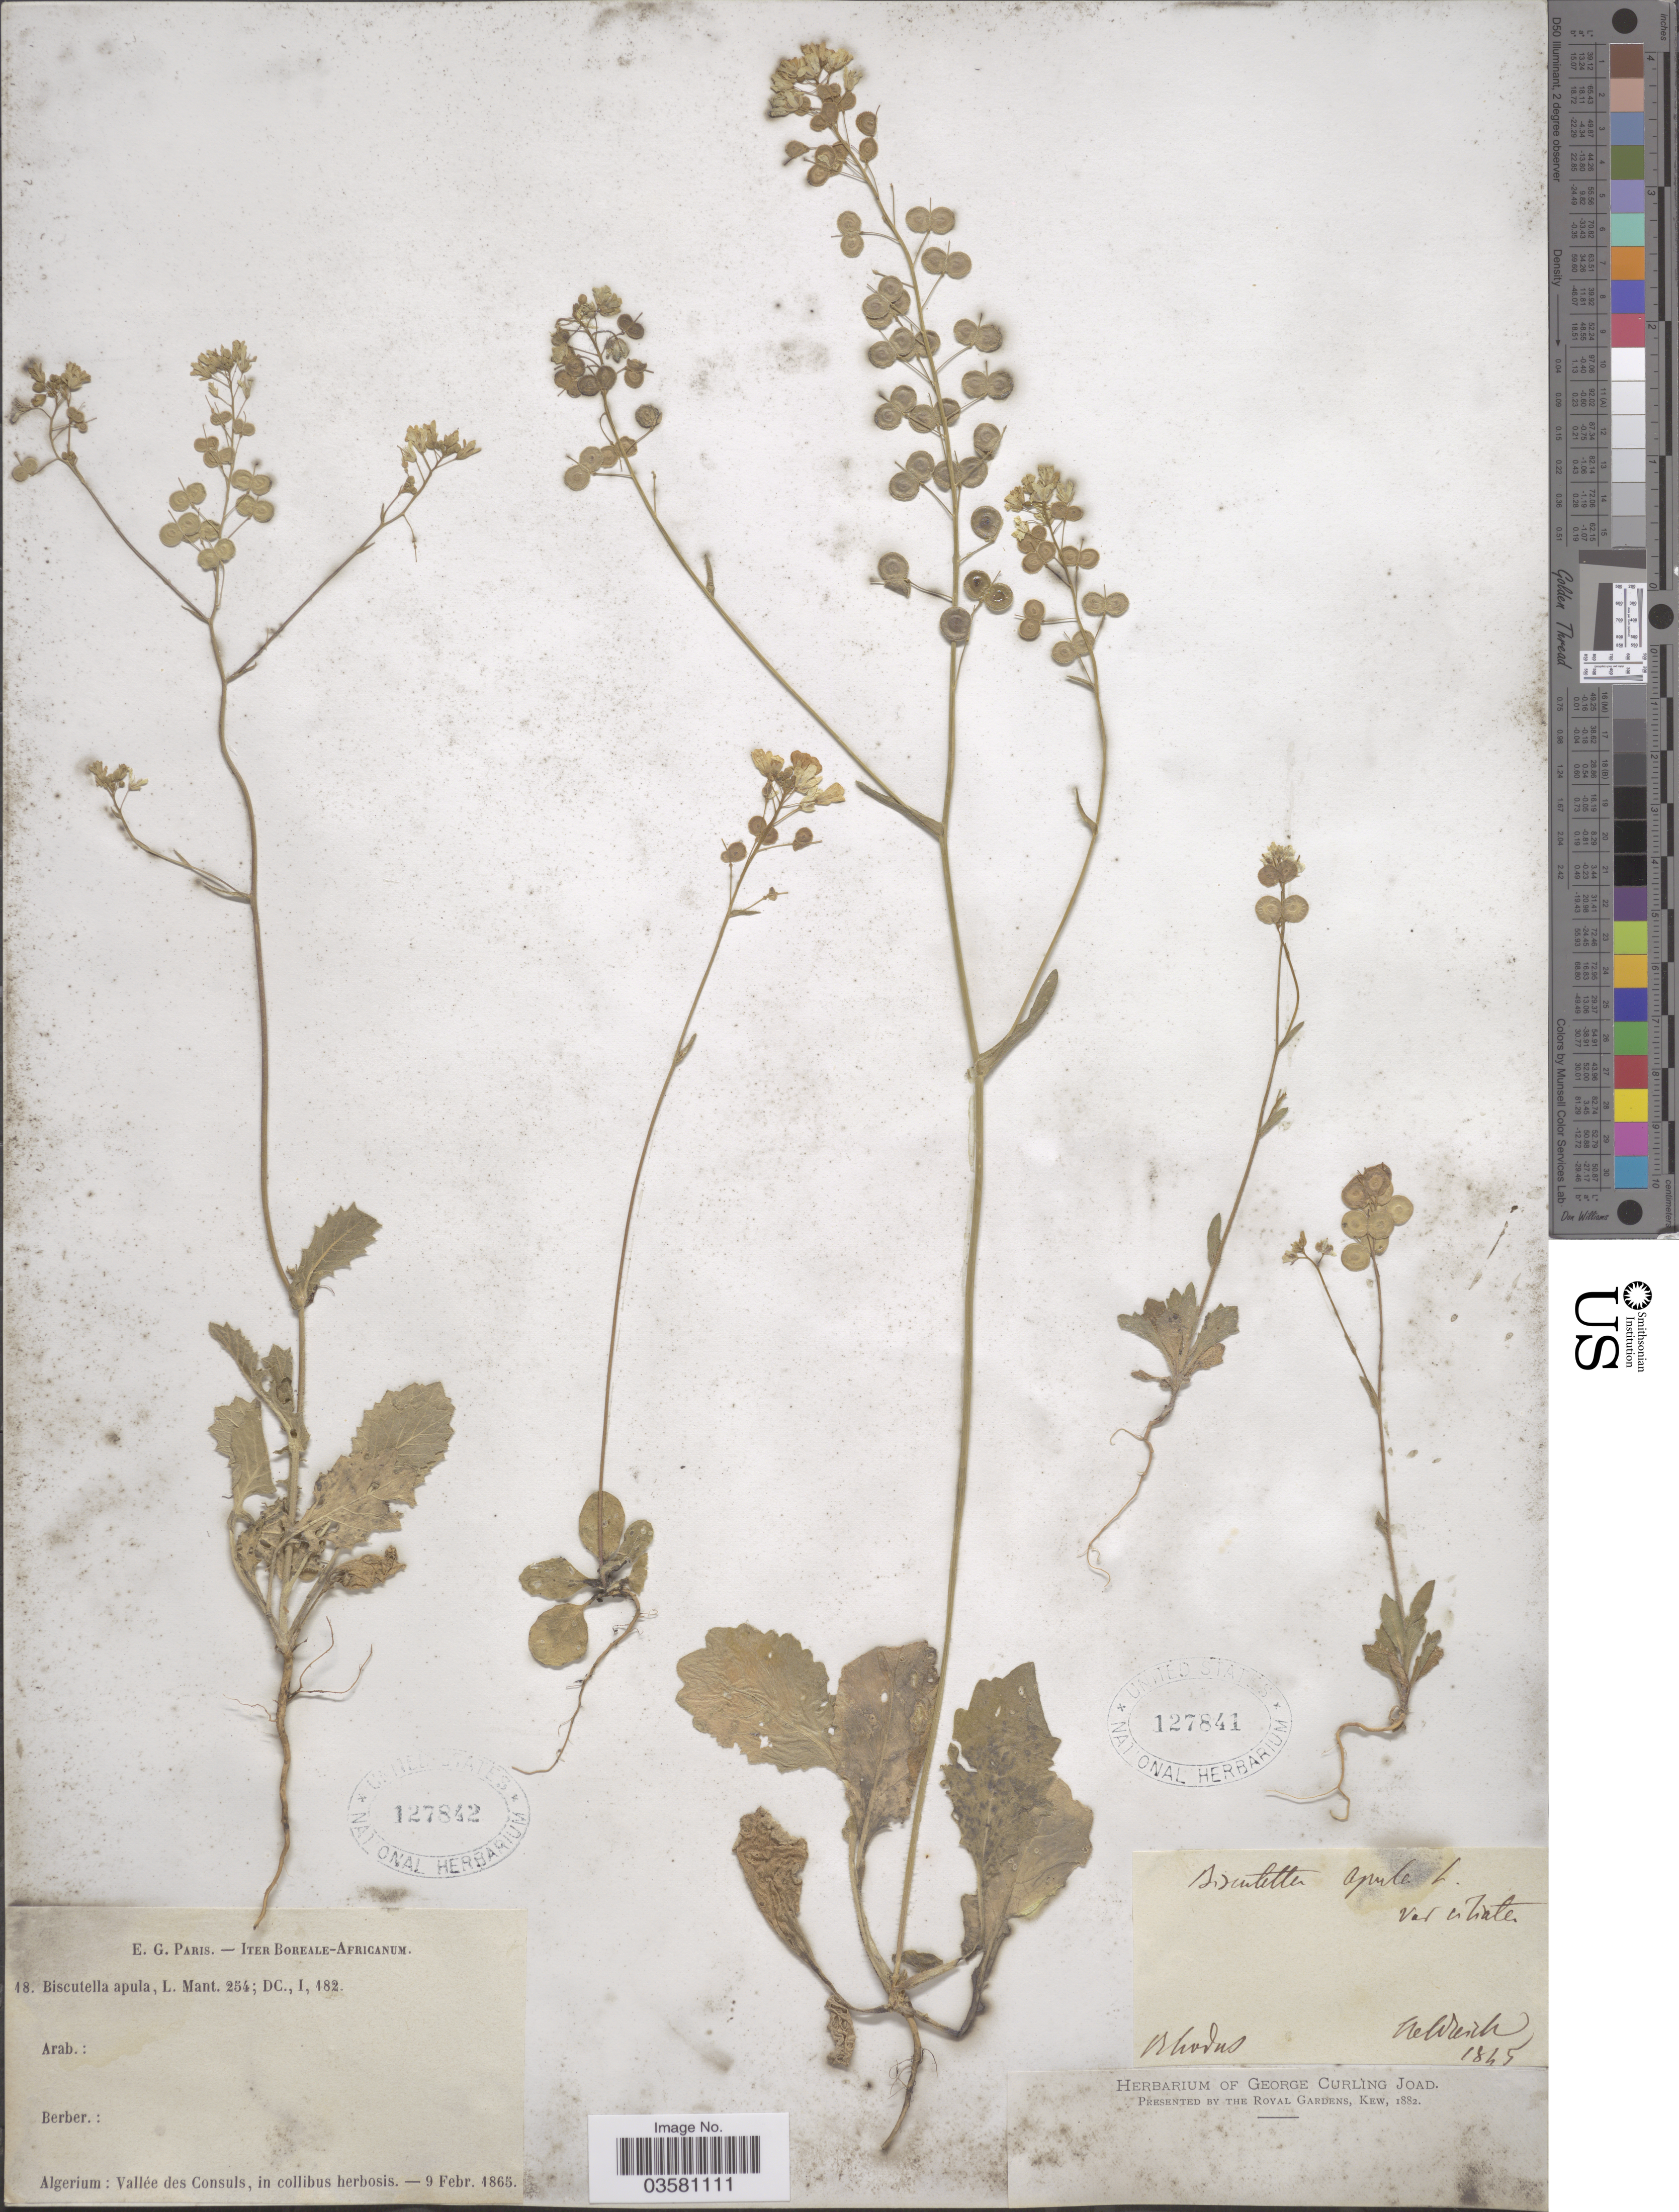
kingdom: Plantae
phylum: Tracheophyta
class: Magnoliopsida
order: Brassicales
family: Brassicaceae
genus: Biscutella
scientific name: Biscutella apula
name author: L.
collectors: Heldreich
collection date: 1845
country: Greece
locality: Rhodus.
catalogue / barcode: US 127841-2